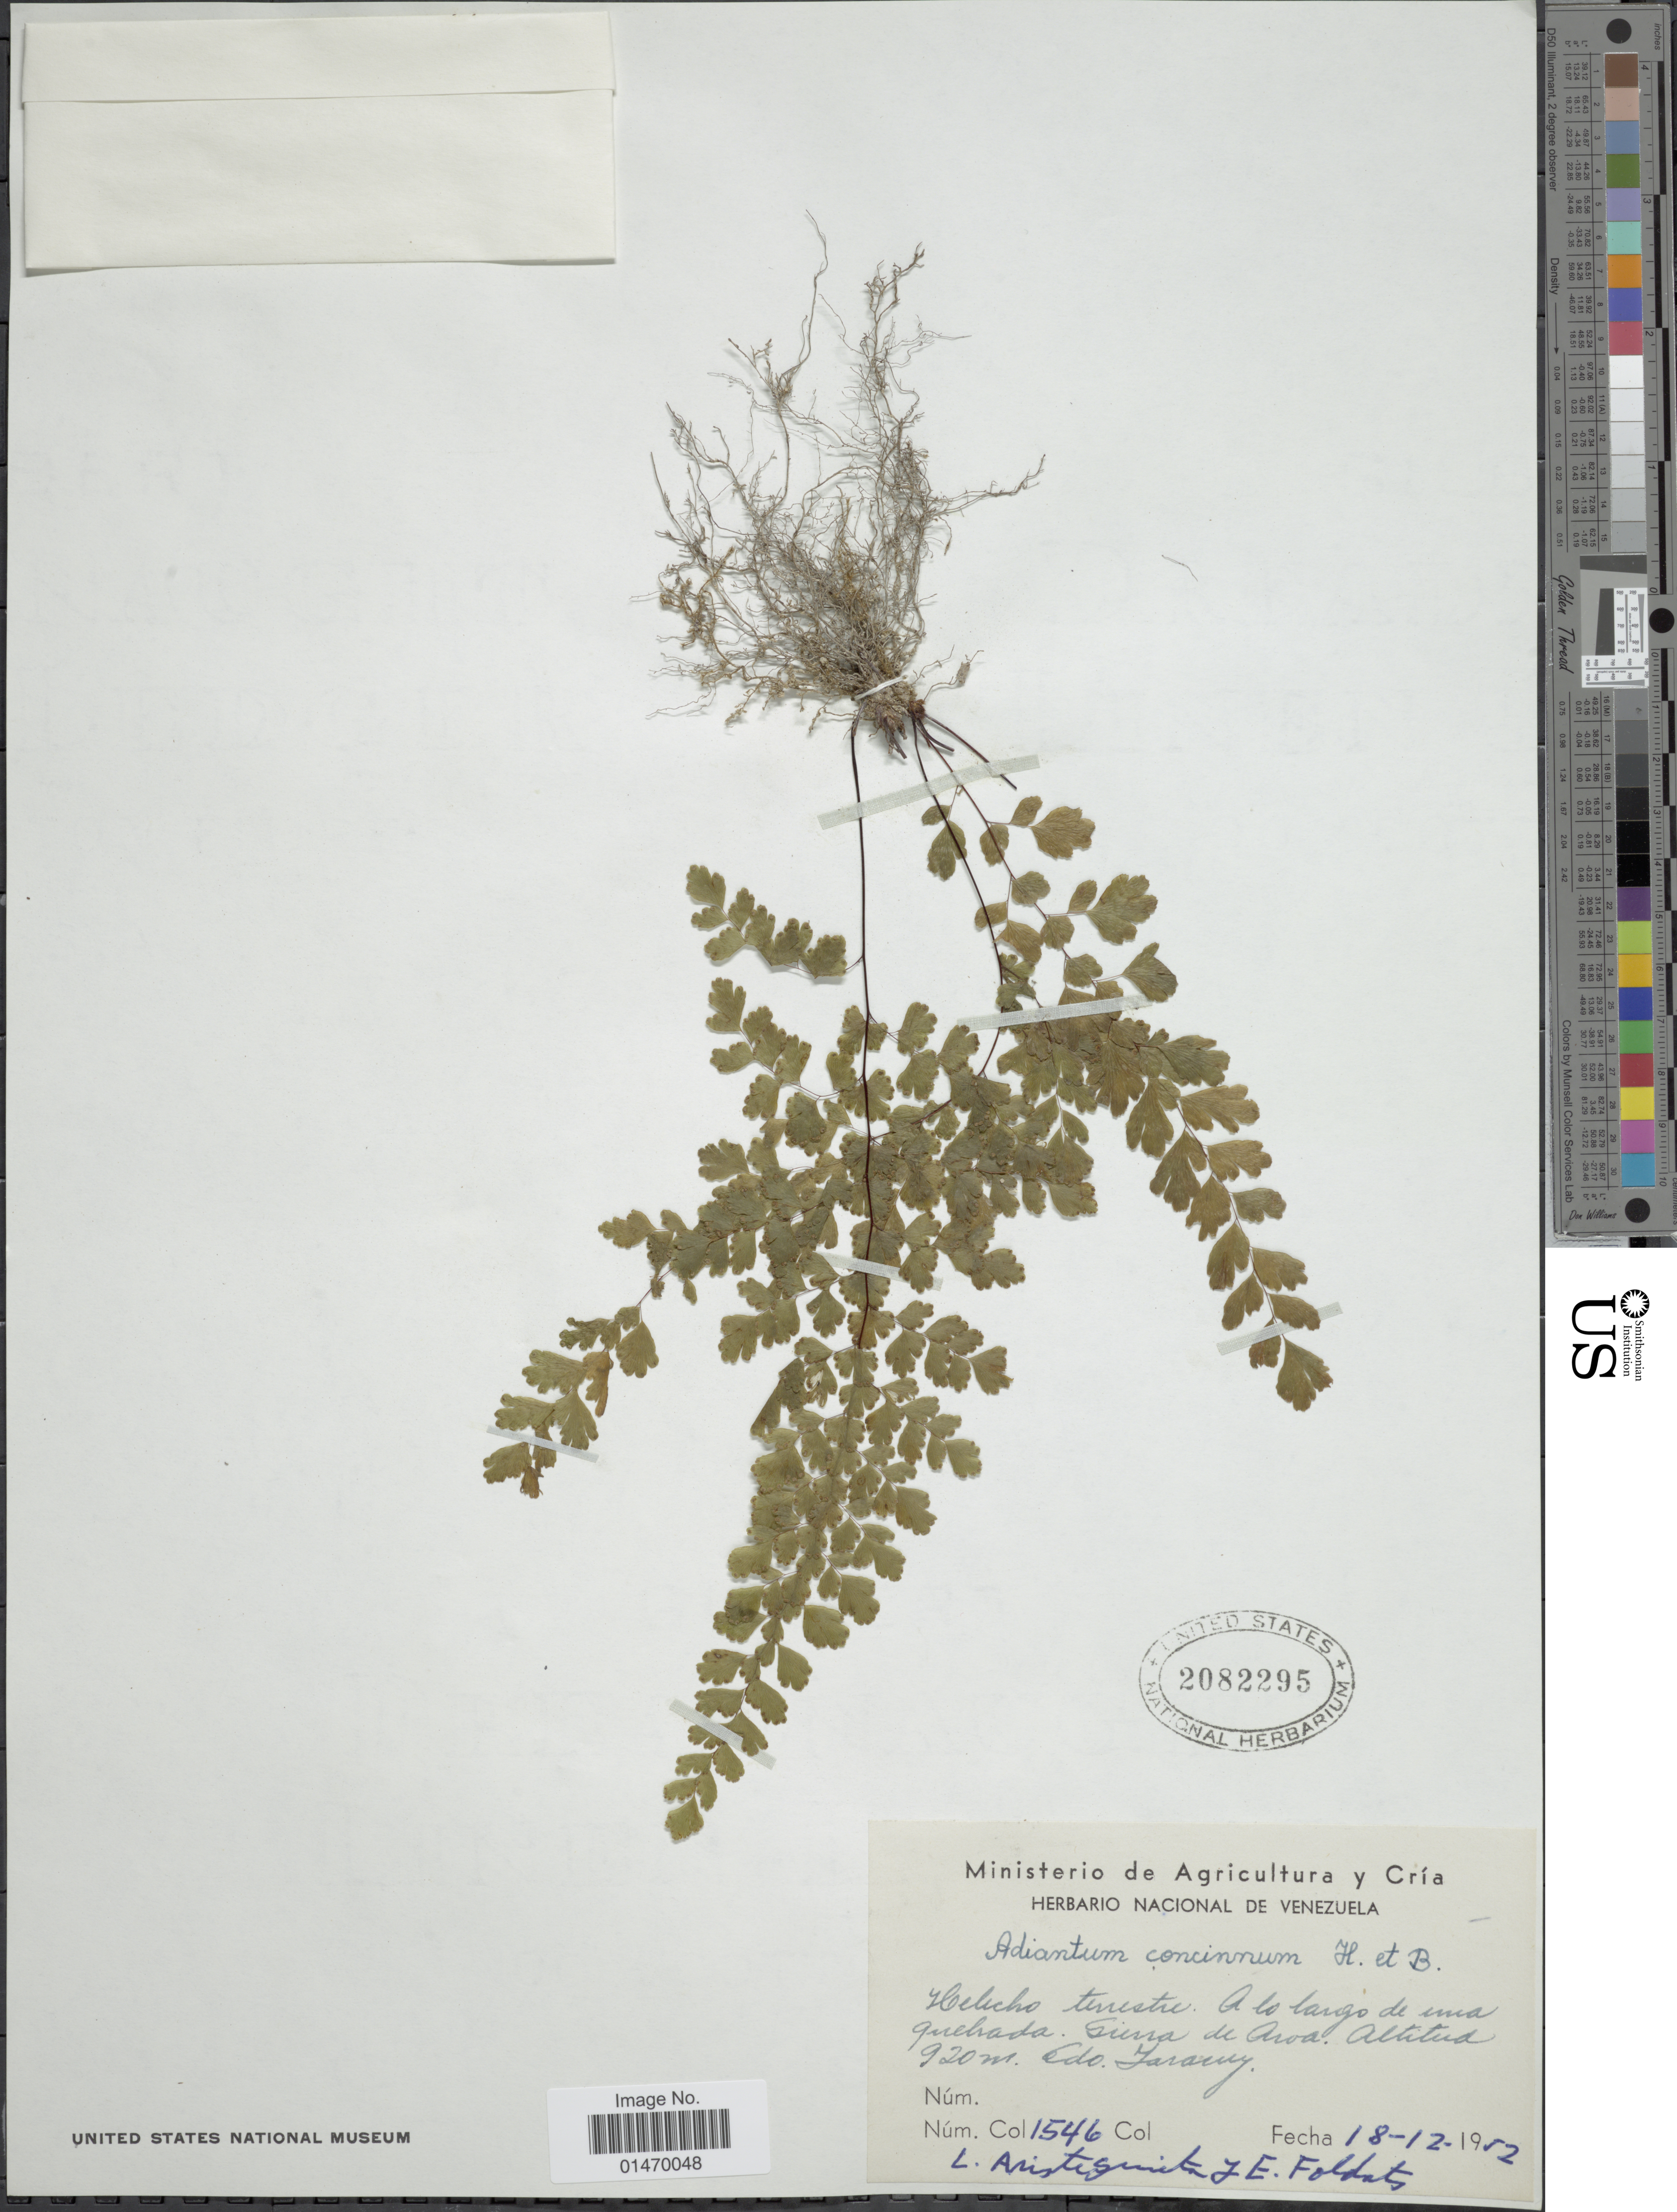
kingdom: Plantae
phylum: Tracheophyta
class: Polypodiopsida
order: Polypodiales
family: Pteridaceae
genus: Adiantum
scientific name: Adiantum concinnum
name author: Humb. & Bonpl. ex Willd.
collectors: L. Aristeguieta & E. Foldats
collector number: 1546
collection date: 1952-12-18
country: Venezuela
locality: Venezuela.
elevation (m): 920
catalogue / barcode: US 2082295